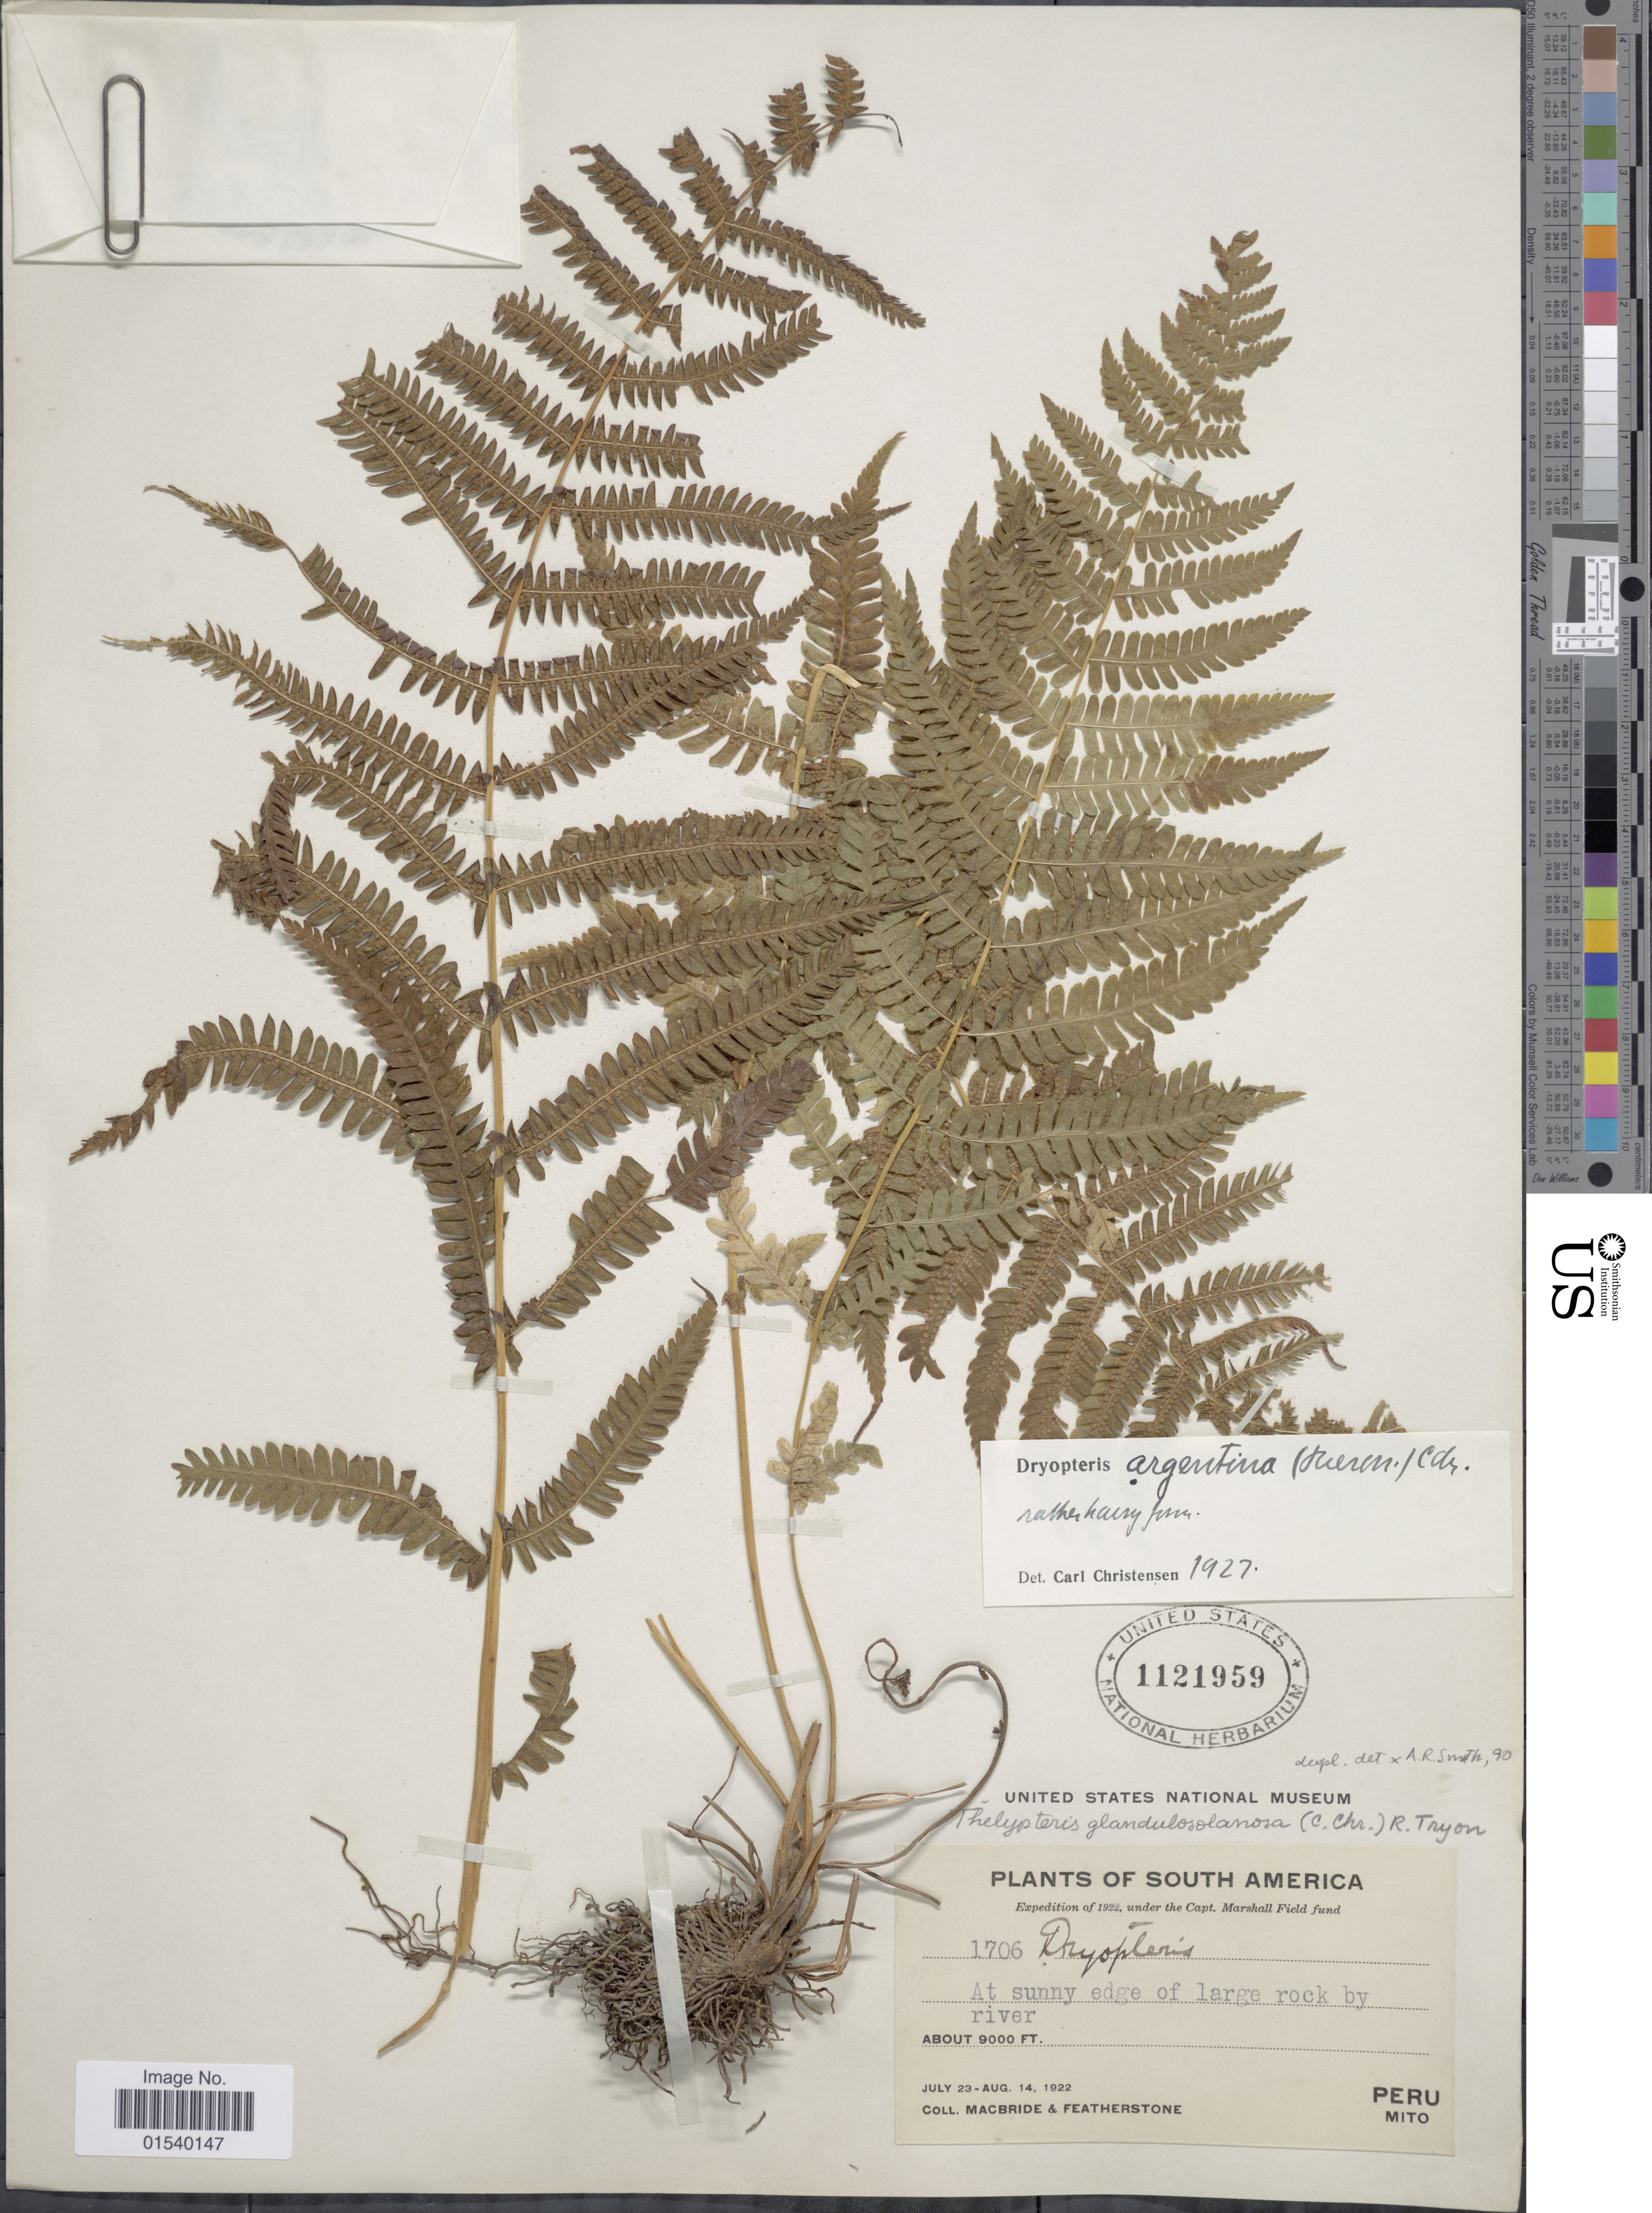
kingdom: Plantae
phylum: Tracheophyta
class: Polypodiopsida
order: Polypodiales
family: Thelypteridaceae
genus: Amauropelta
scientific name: Amauropelta glandulosalanosa (C. Chr.) comb. nov., ined. 2015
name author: (C. Chr.)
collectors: Macbride, -- & -. Featherstone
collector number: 1706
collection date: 1922-07-23/1922-08-14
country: Peru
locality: At sunny edge of large rock by river, Mito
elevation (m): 2743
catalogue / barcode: US 1121959